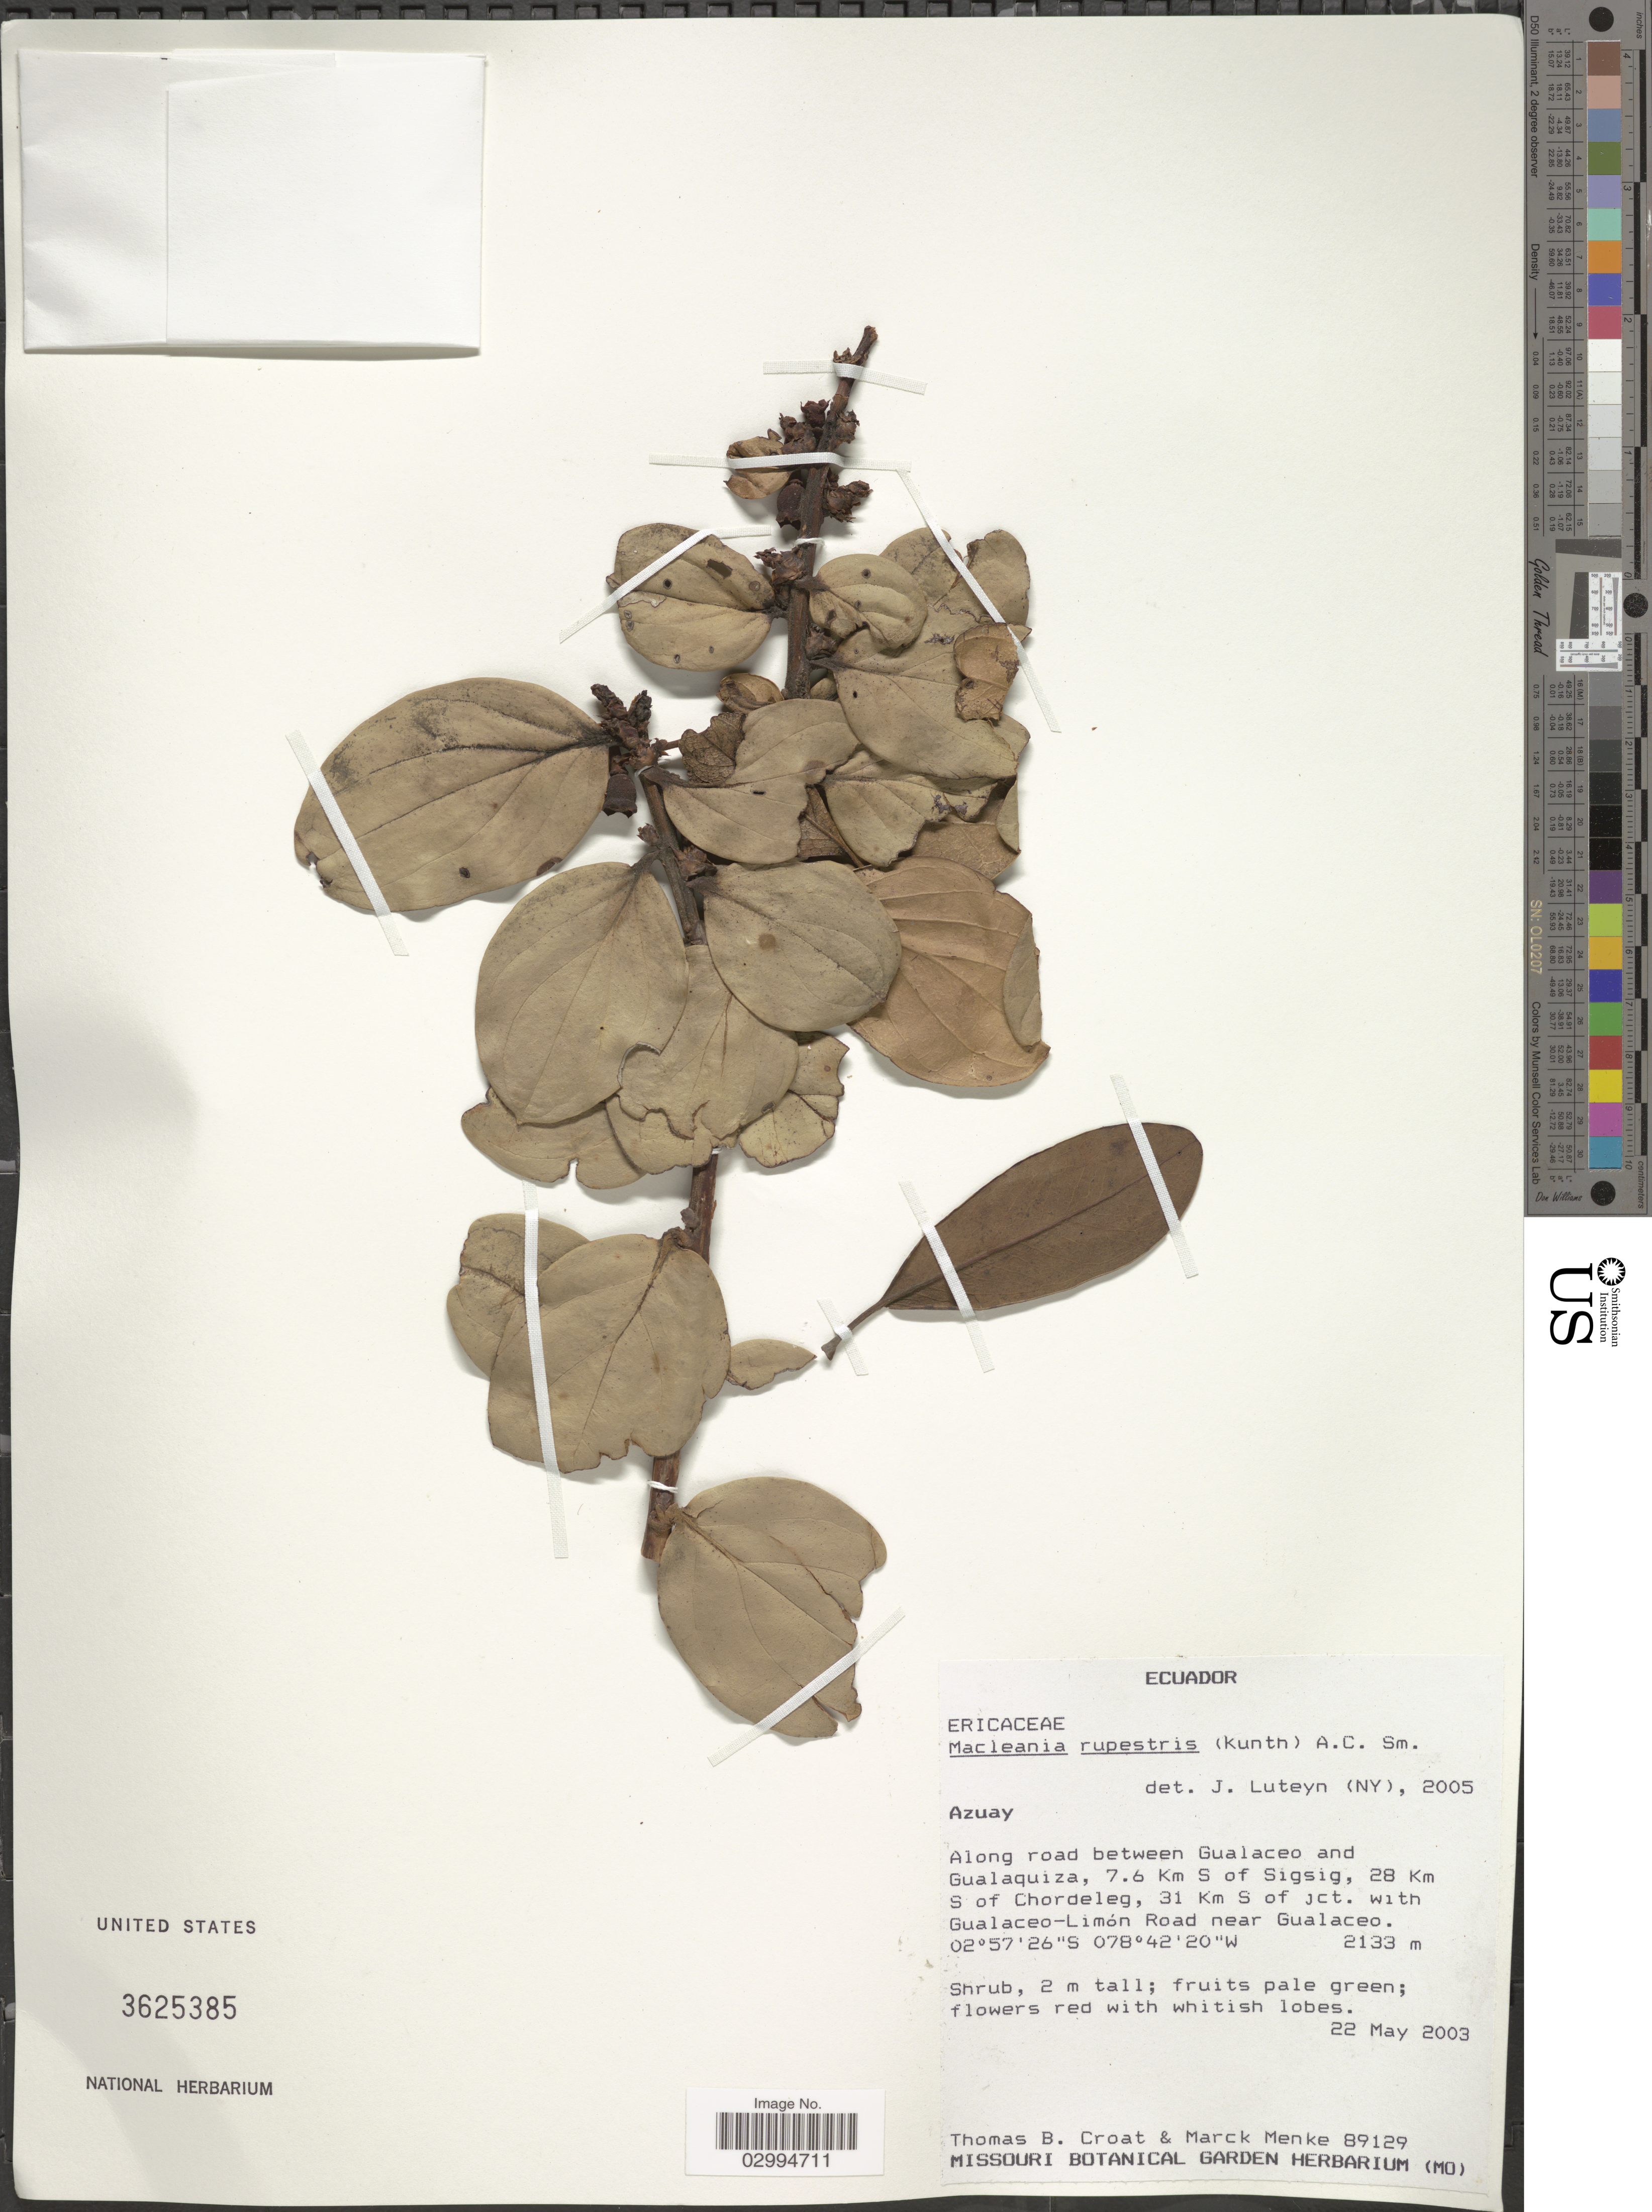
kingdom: Plantae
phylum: Tracheophyta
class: Magnoliopsida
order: Ericales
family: Ericaceae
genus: Macleania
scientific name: Macleania rupestris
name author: (Kunth) A.C. Sm.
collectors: T. B. Croat & M. Menke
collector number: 89129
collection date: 2003-05-22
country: Ecuador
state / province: Azuay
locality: Along road between Gualaceo and Gualaquiza, 7.6 Km S of Sigsig, 28 Km S of Chordeleg, 31 Km S of jct. with Gualaceo-Limón Road near Gualaceo.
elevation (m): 2133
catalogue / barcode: US 3625385